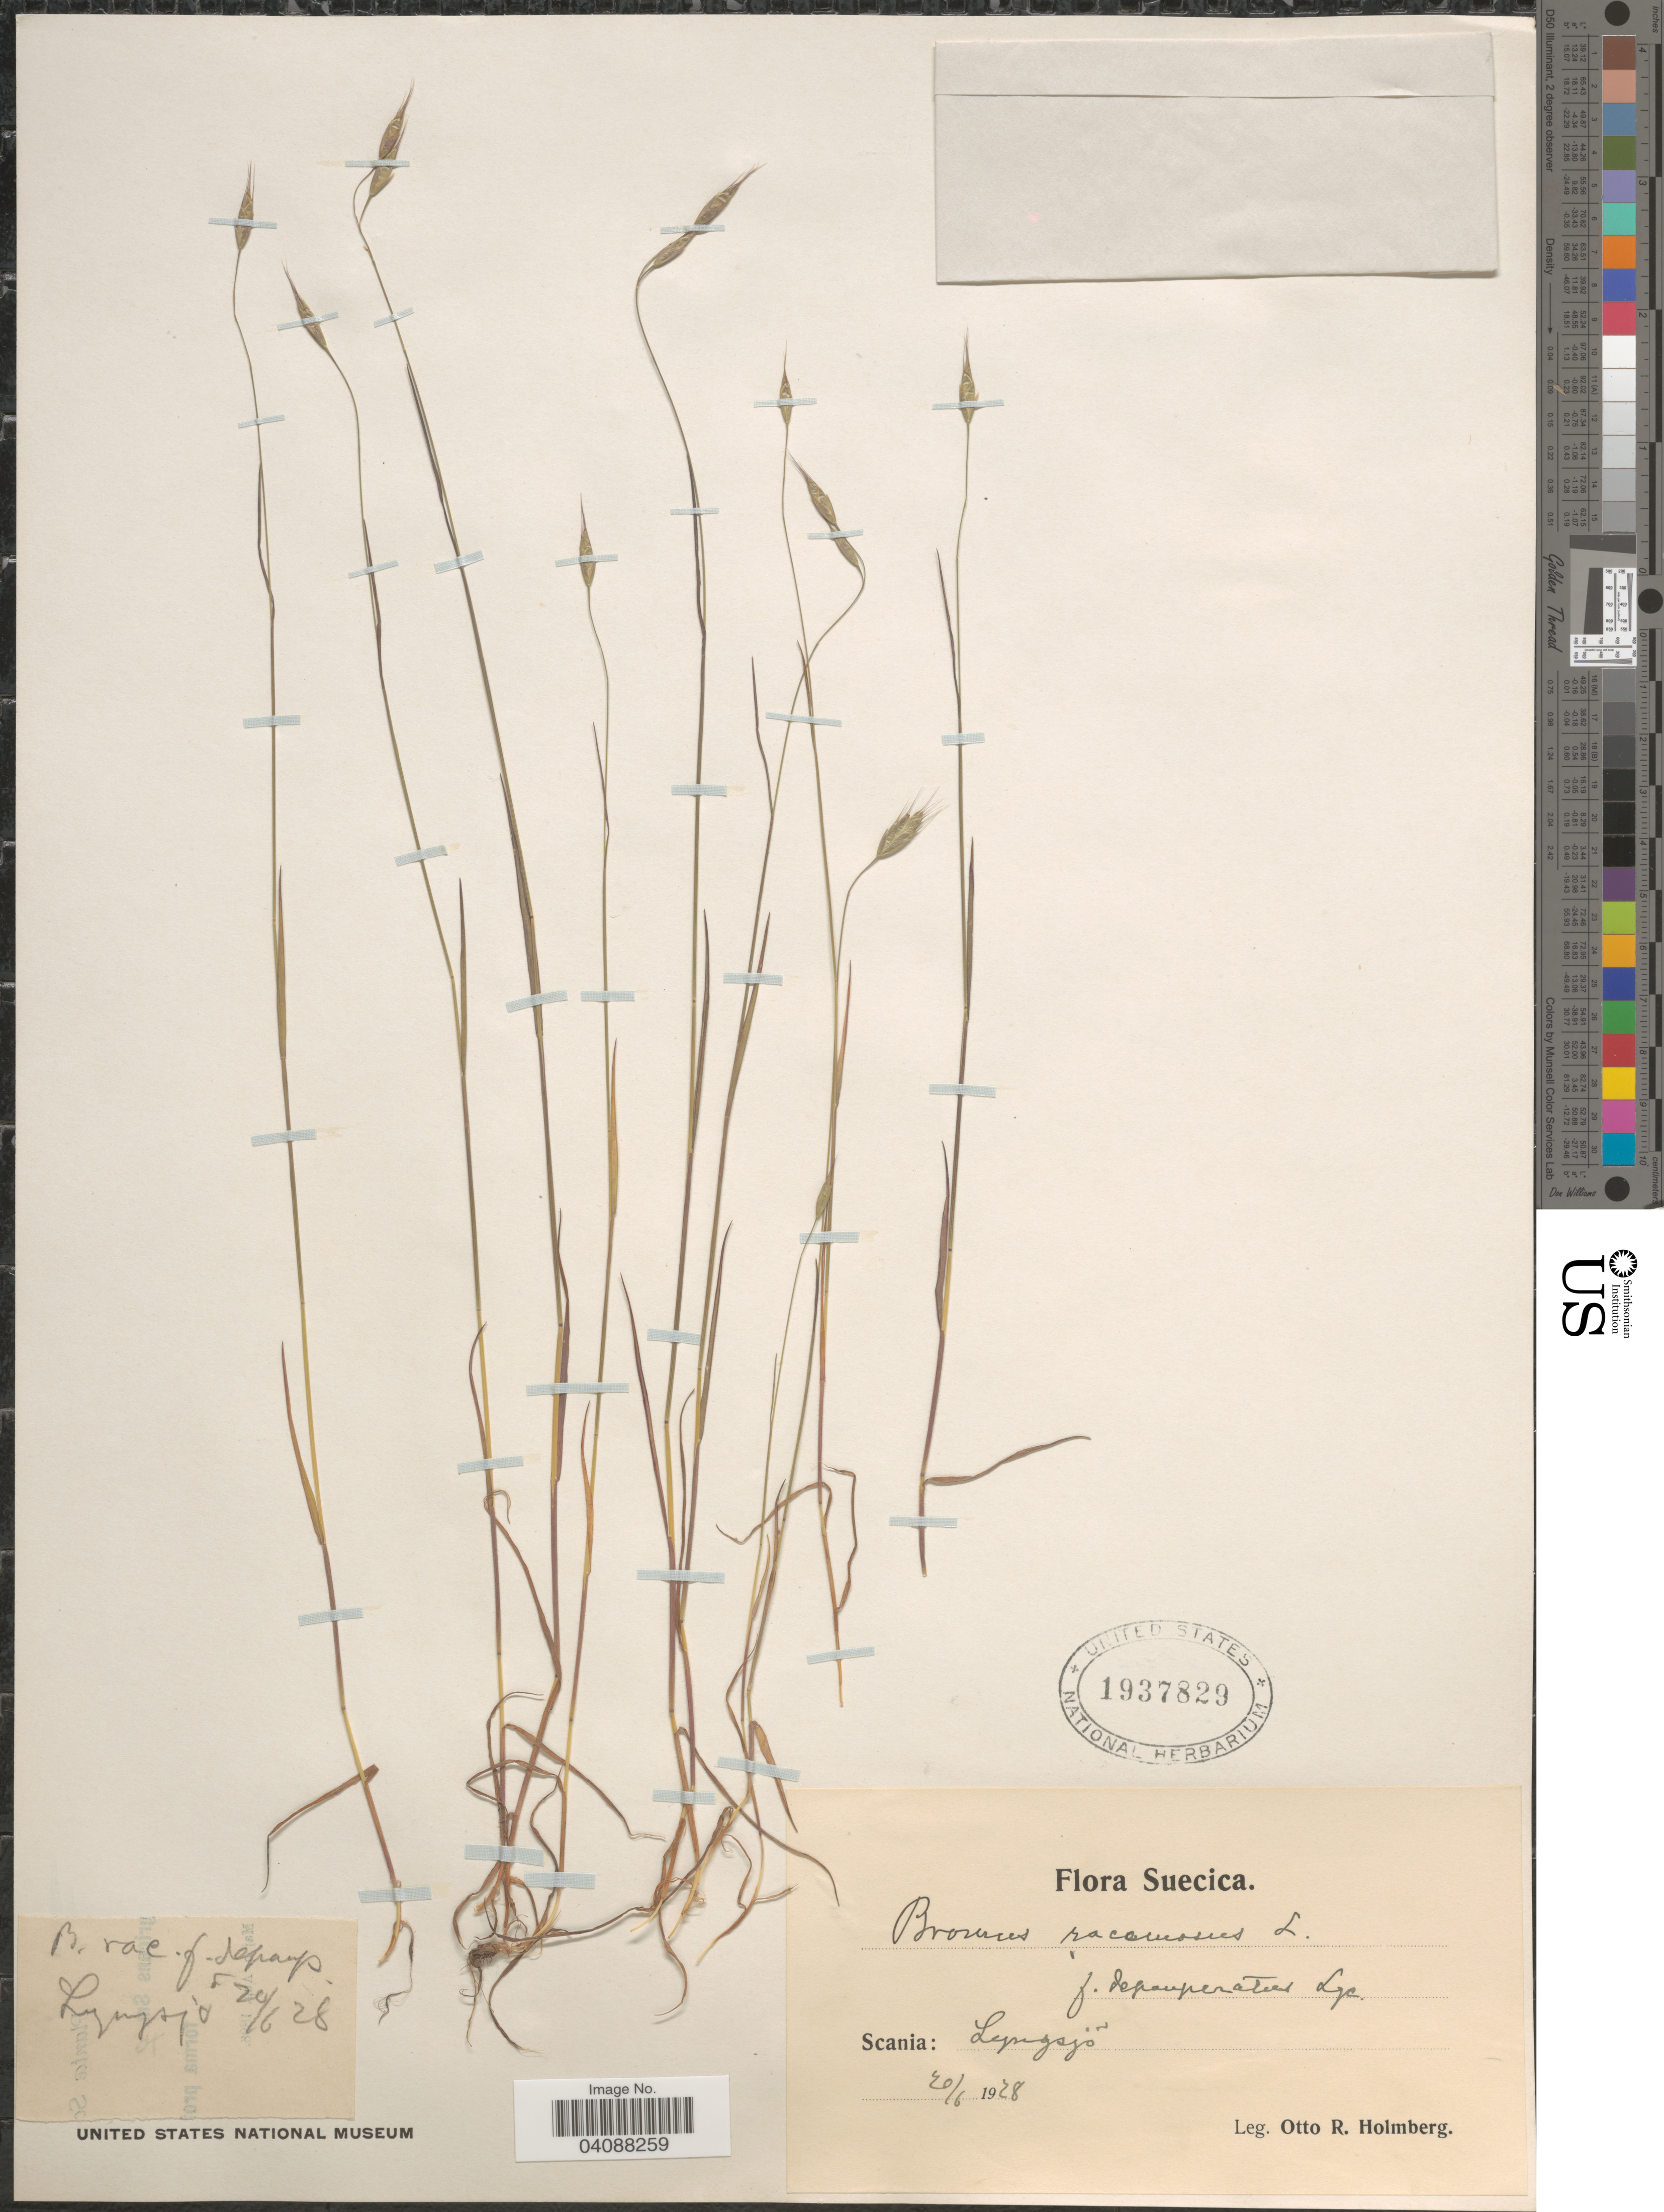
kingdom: Plantae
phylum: Tracheophyta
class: Liliopsida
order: Poales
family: Poaceae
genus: Bromus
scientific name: Bromus racemosus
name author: L.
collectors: O. Holmberg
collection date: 1928-06-20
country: Sweden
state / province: Skåne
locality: Suecica. Scania: Lyngsjõ.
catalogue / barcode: US 1937829